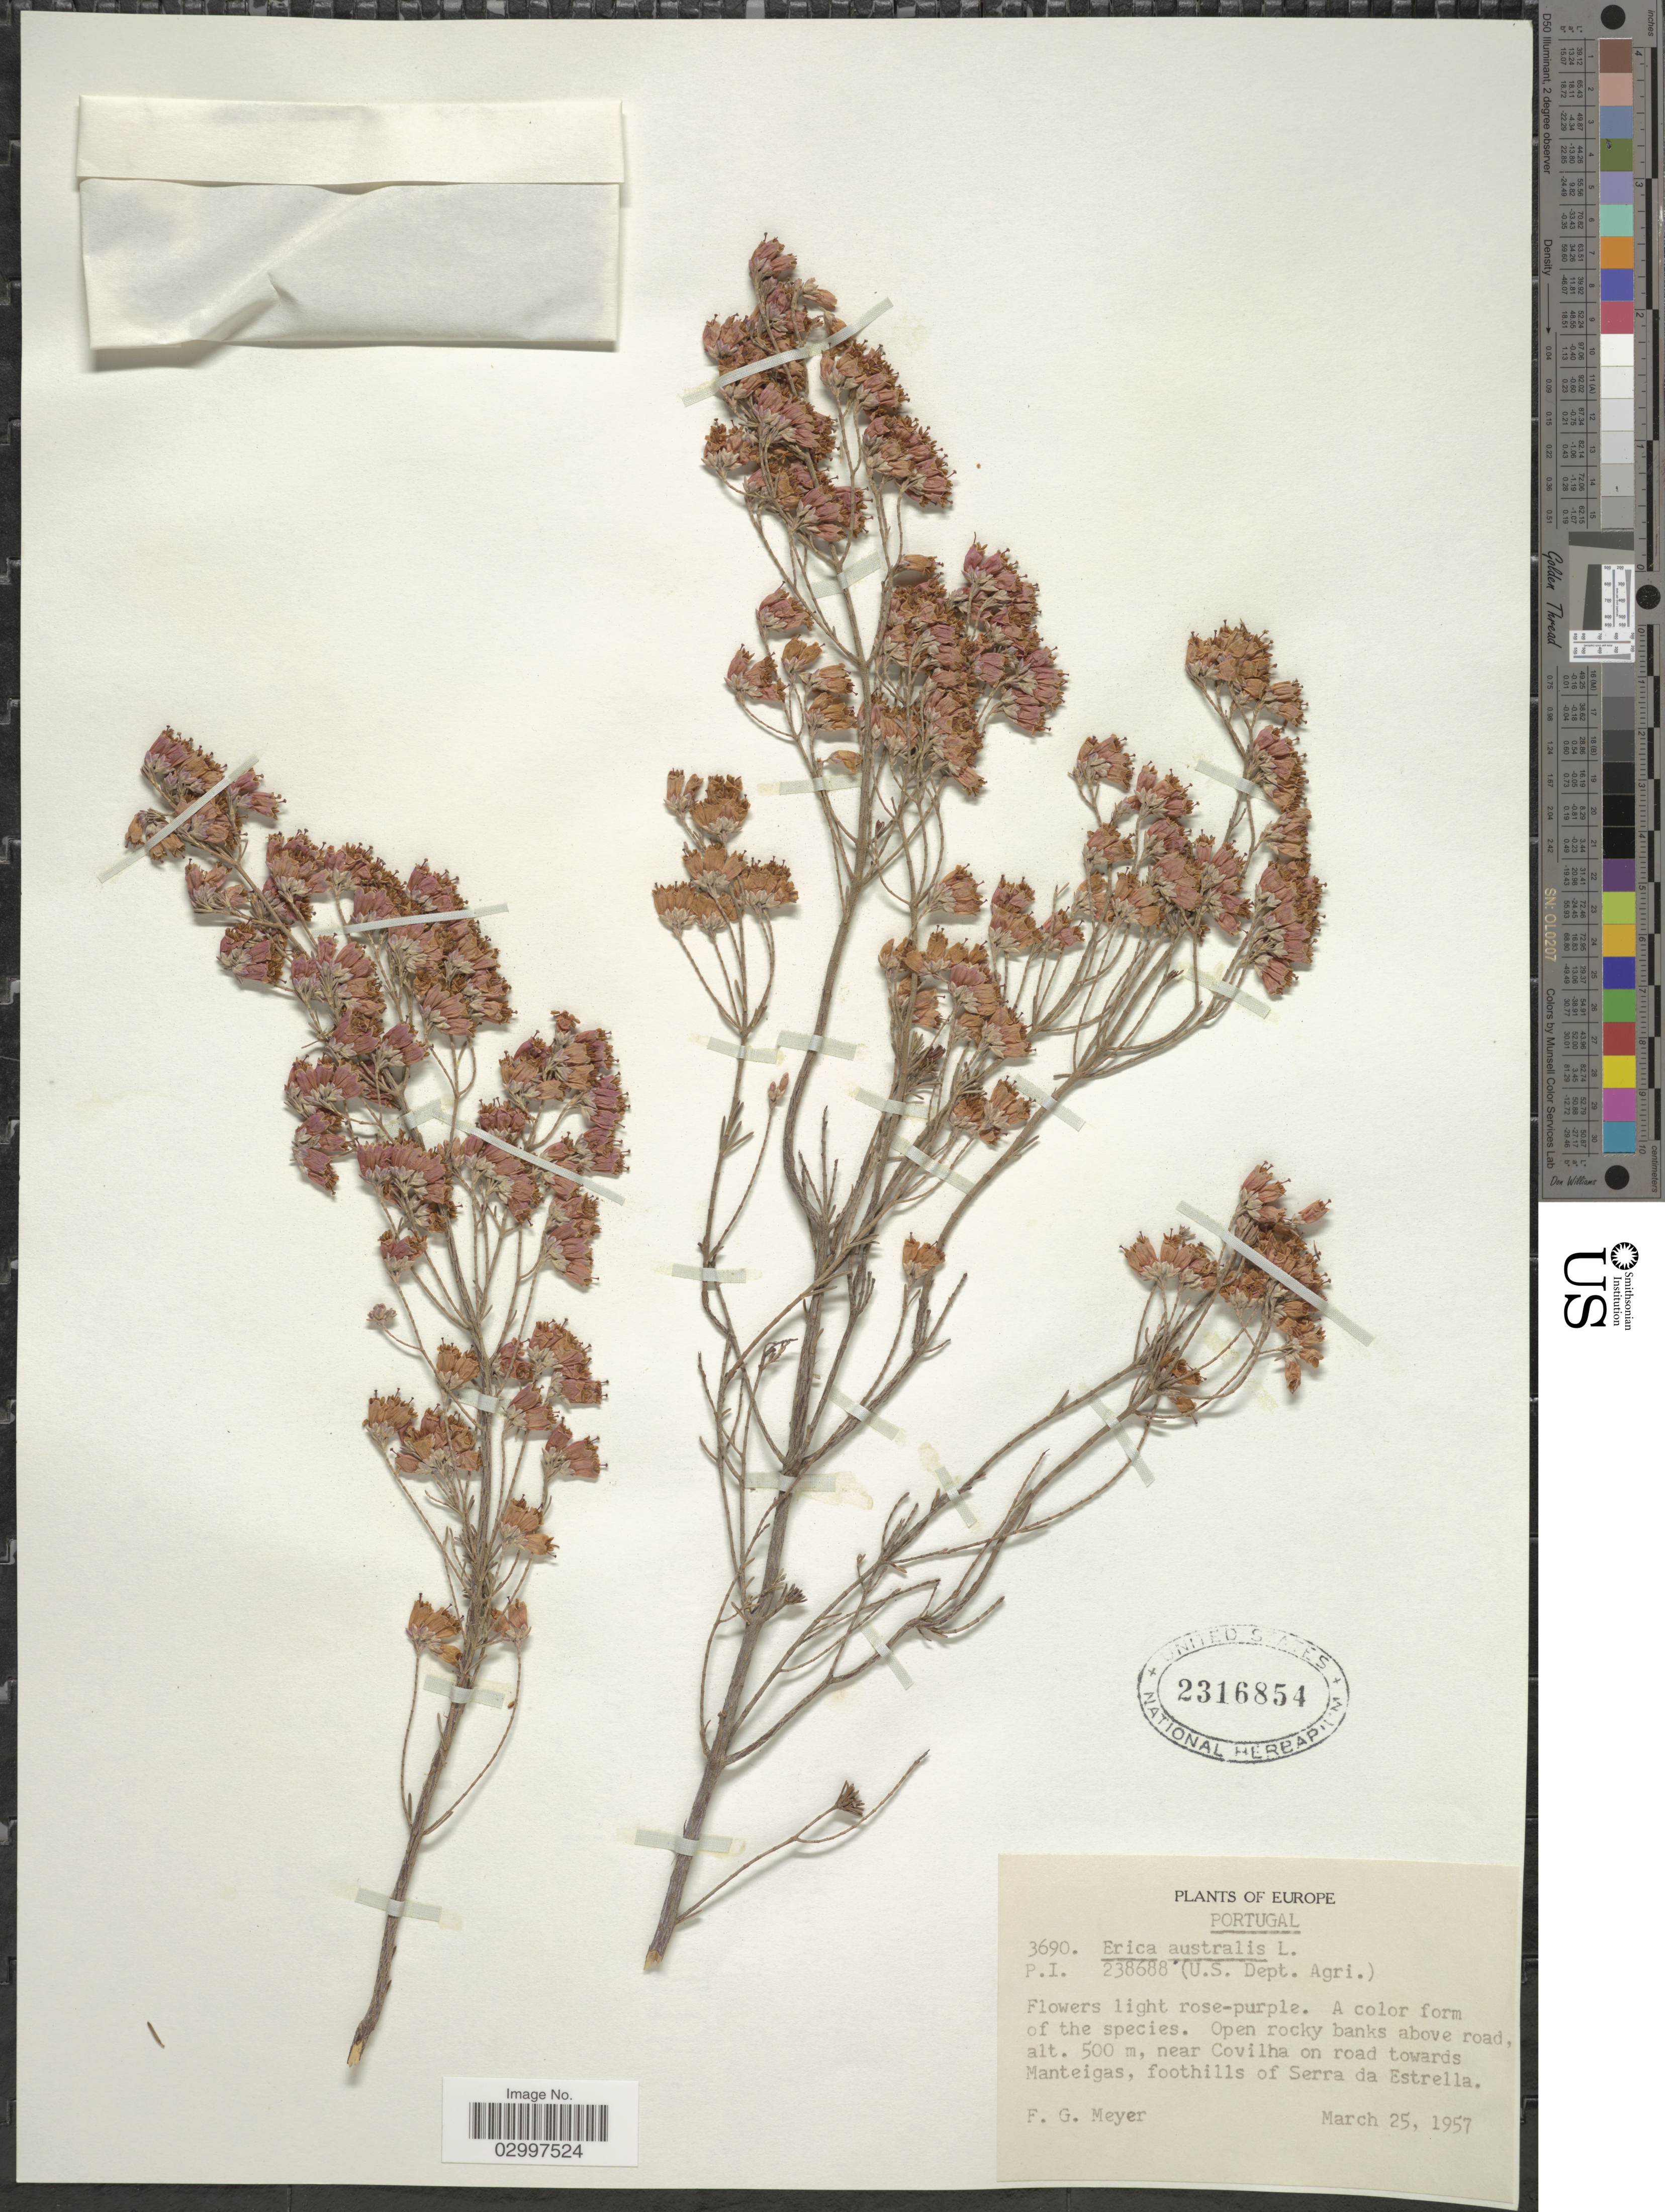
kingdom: Plantae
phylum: Tracheophyta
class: Magnoliopsida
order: Ericales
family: Ericaceae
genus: Erica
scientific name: Erica australis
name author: L.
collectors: F. G. Meyer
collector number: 3690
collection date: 1957-03-25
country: Portugal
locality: Near Covilha on road towards Manteigas, foothills of Serra da Estrella.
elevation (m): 500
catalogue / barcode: US 2316854